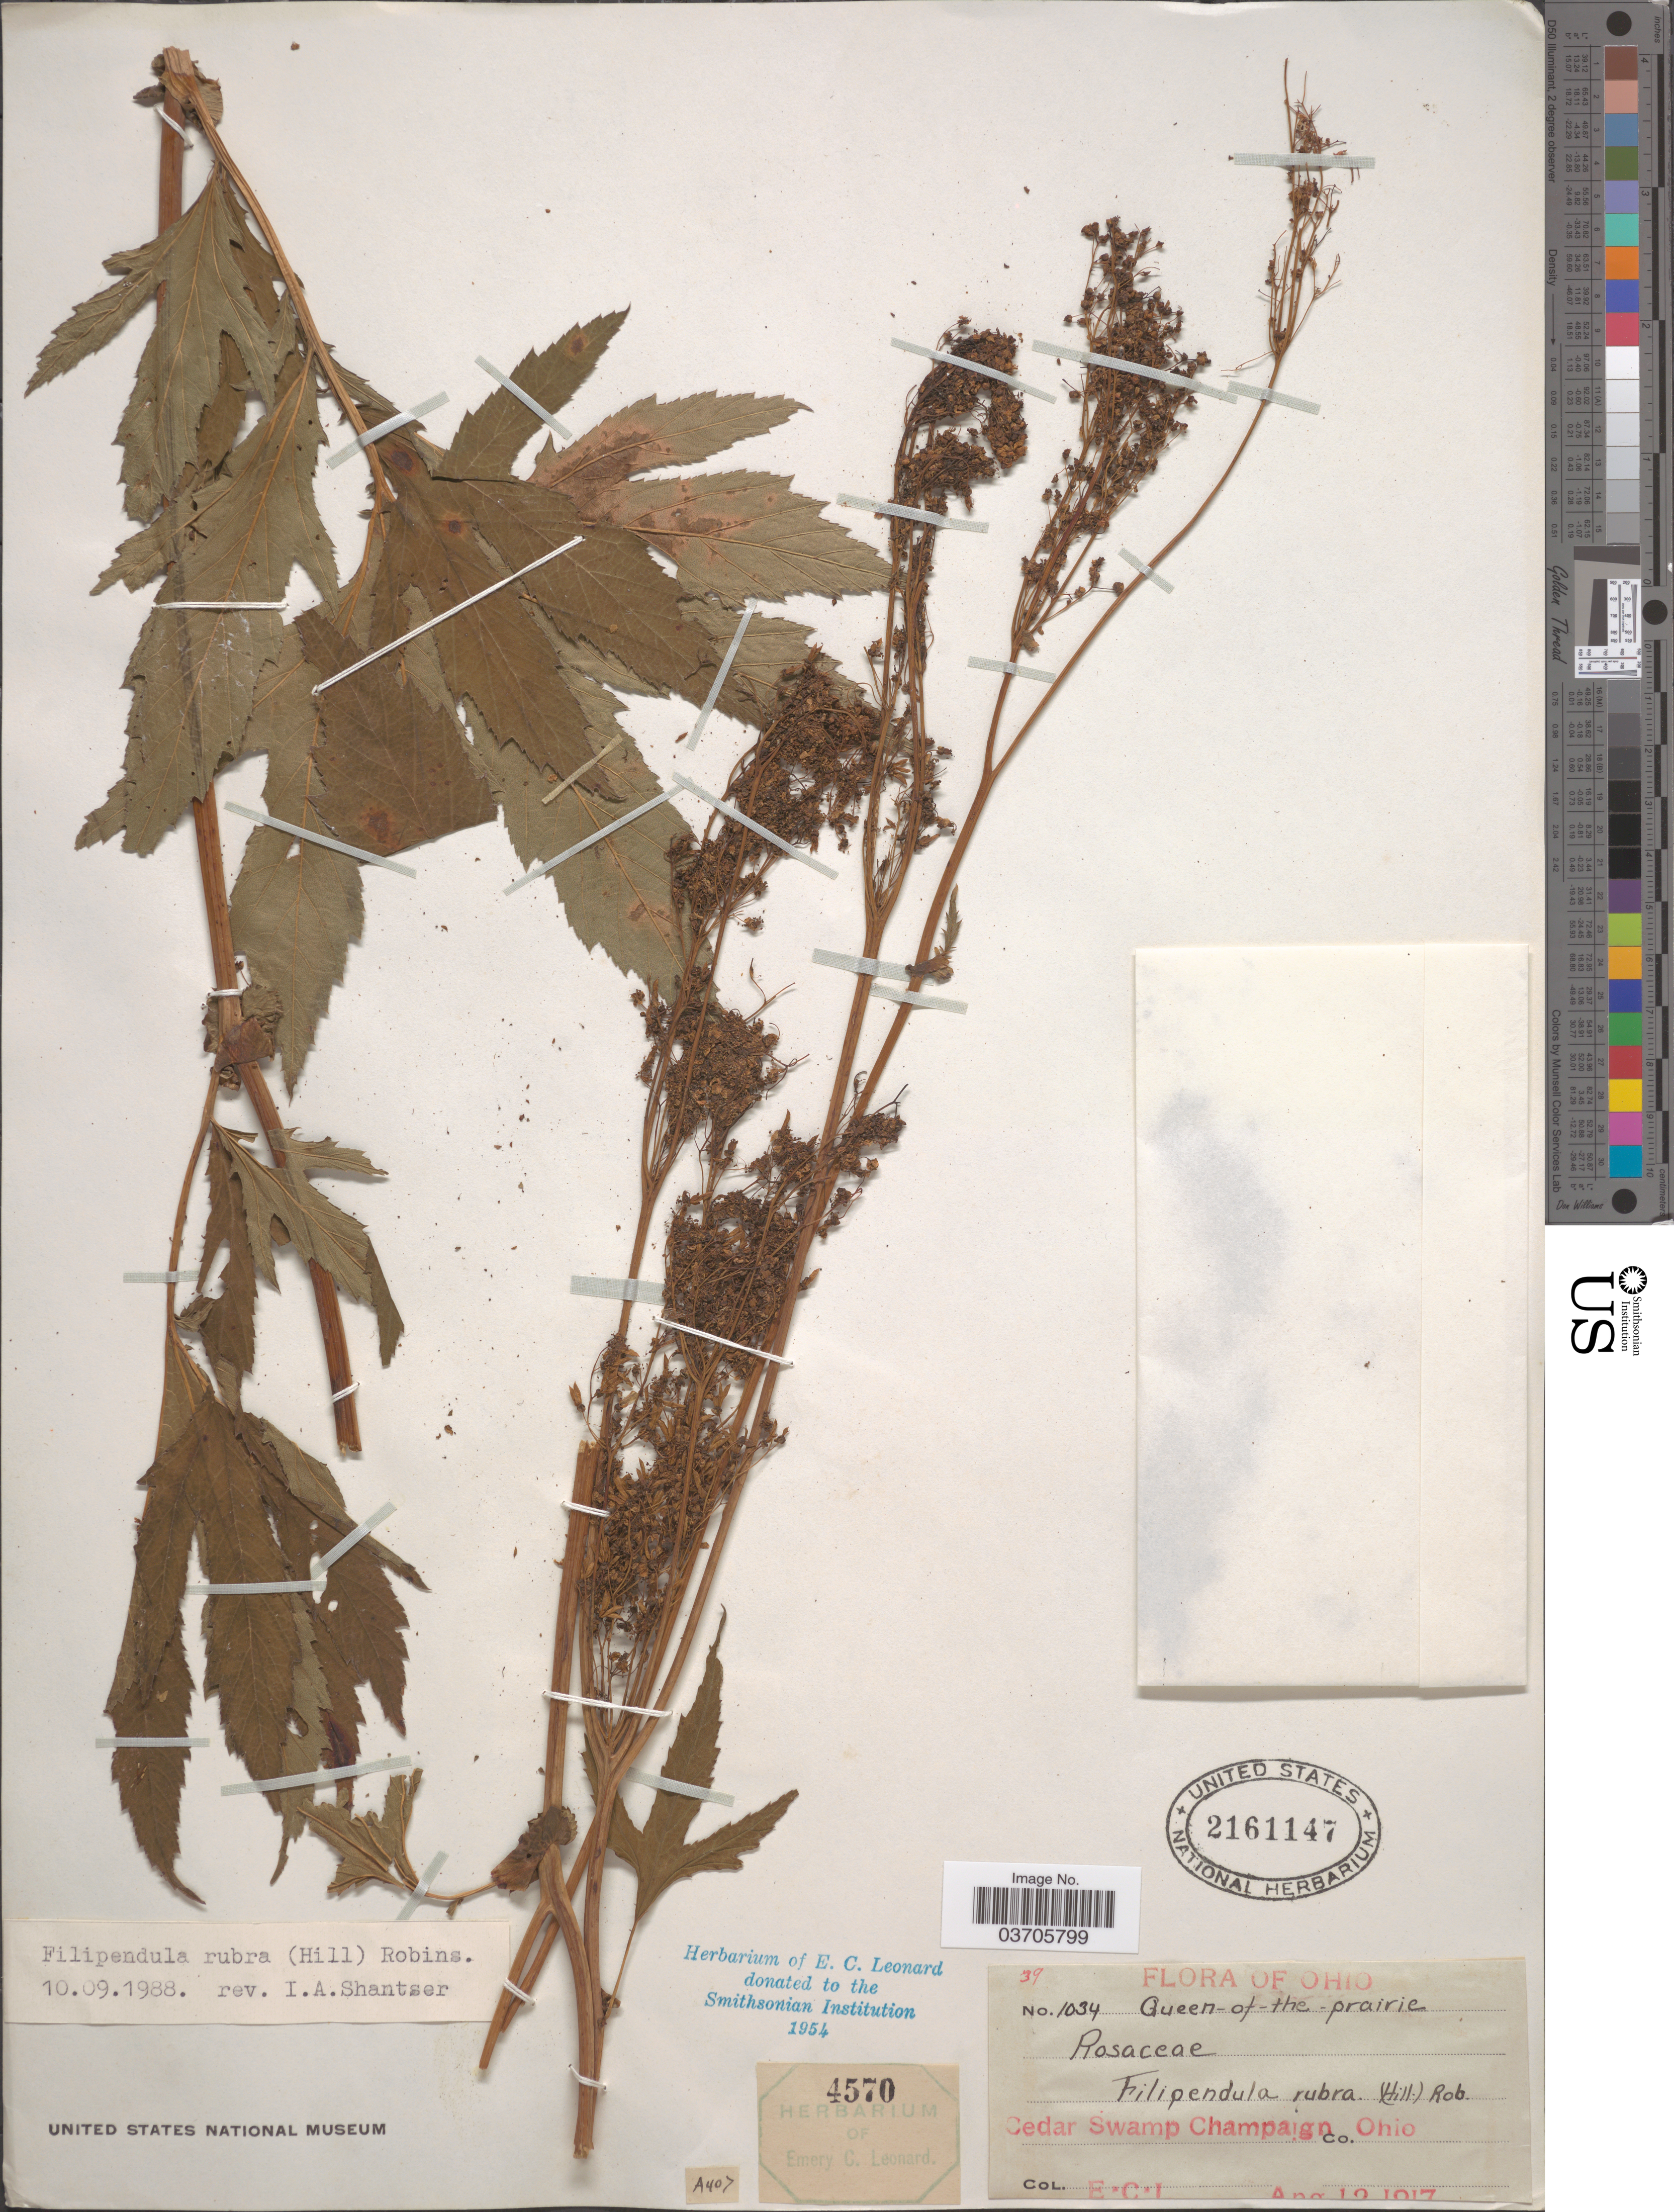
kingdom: Plantae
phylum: Tracheophyta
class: Magnoliopsida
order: Rosales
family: Rosaceae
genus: Filipendula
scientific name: Filipendula rubra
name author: (Hill) B.L. Rob.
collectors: E. C. Leonard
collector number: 1034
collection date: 1917-08-12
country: United States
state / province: Ohio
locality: Cedar Swamp Champaign Co.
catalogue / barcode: US 2161147